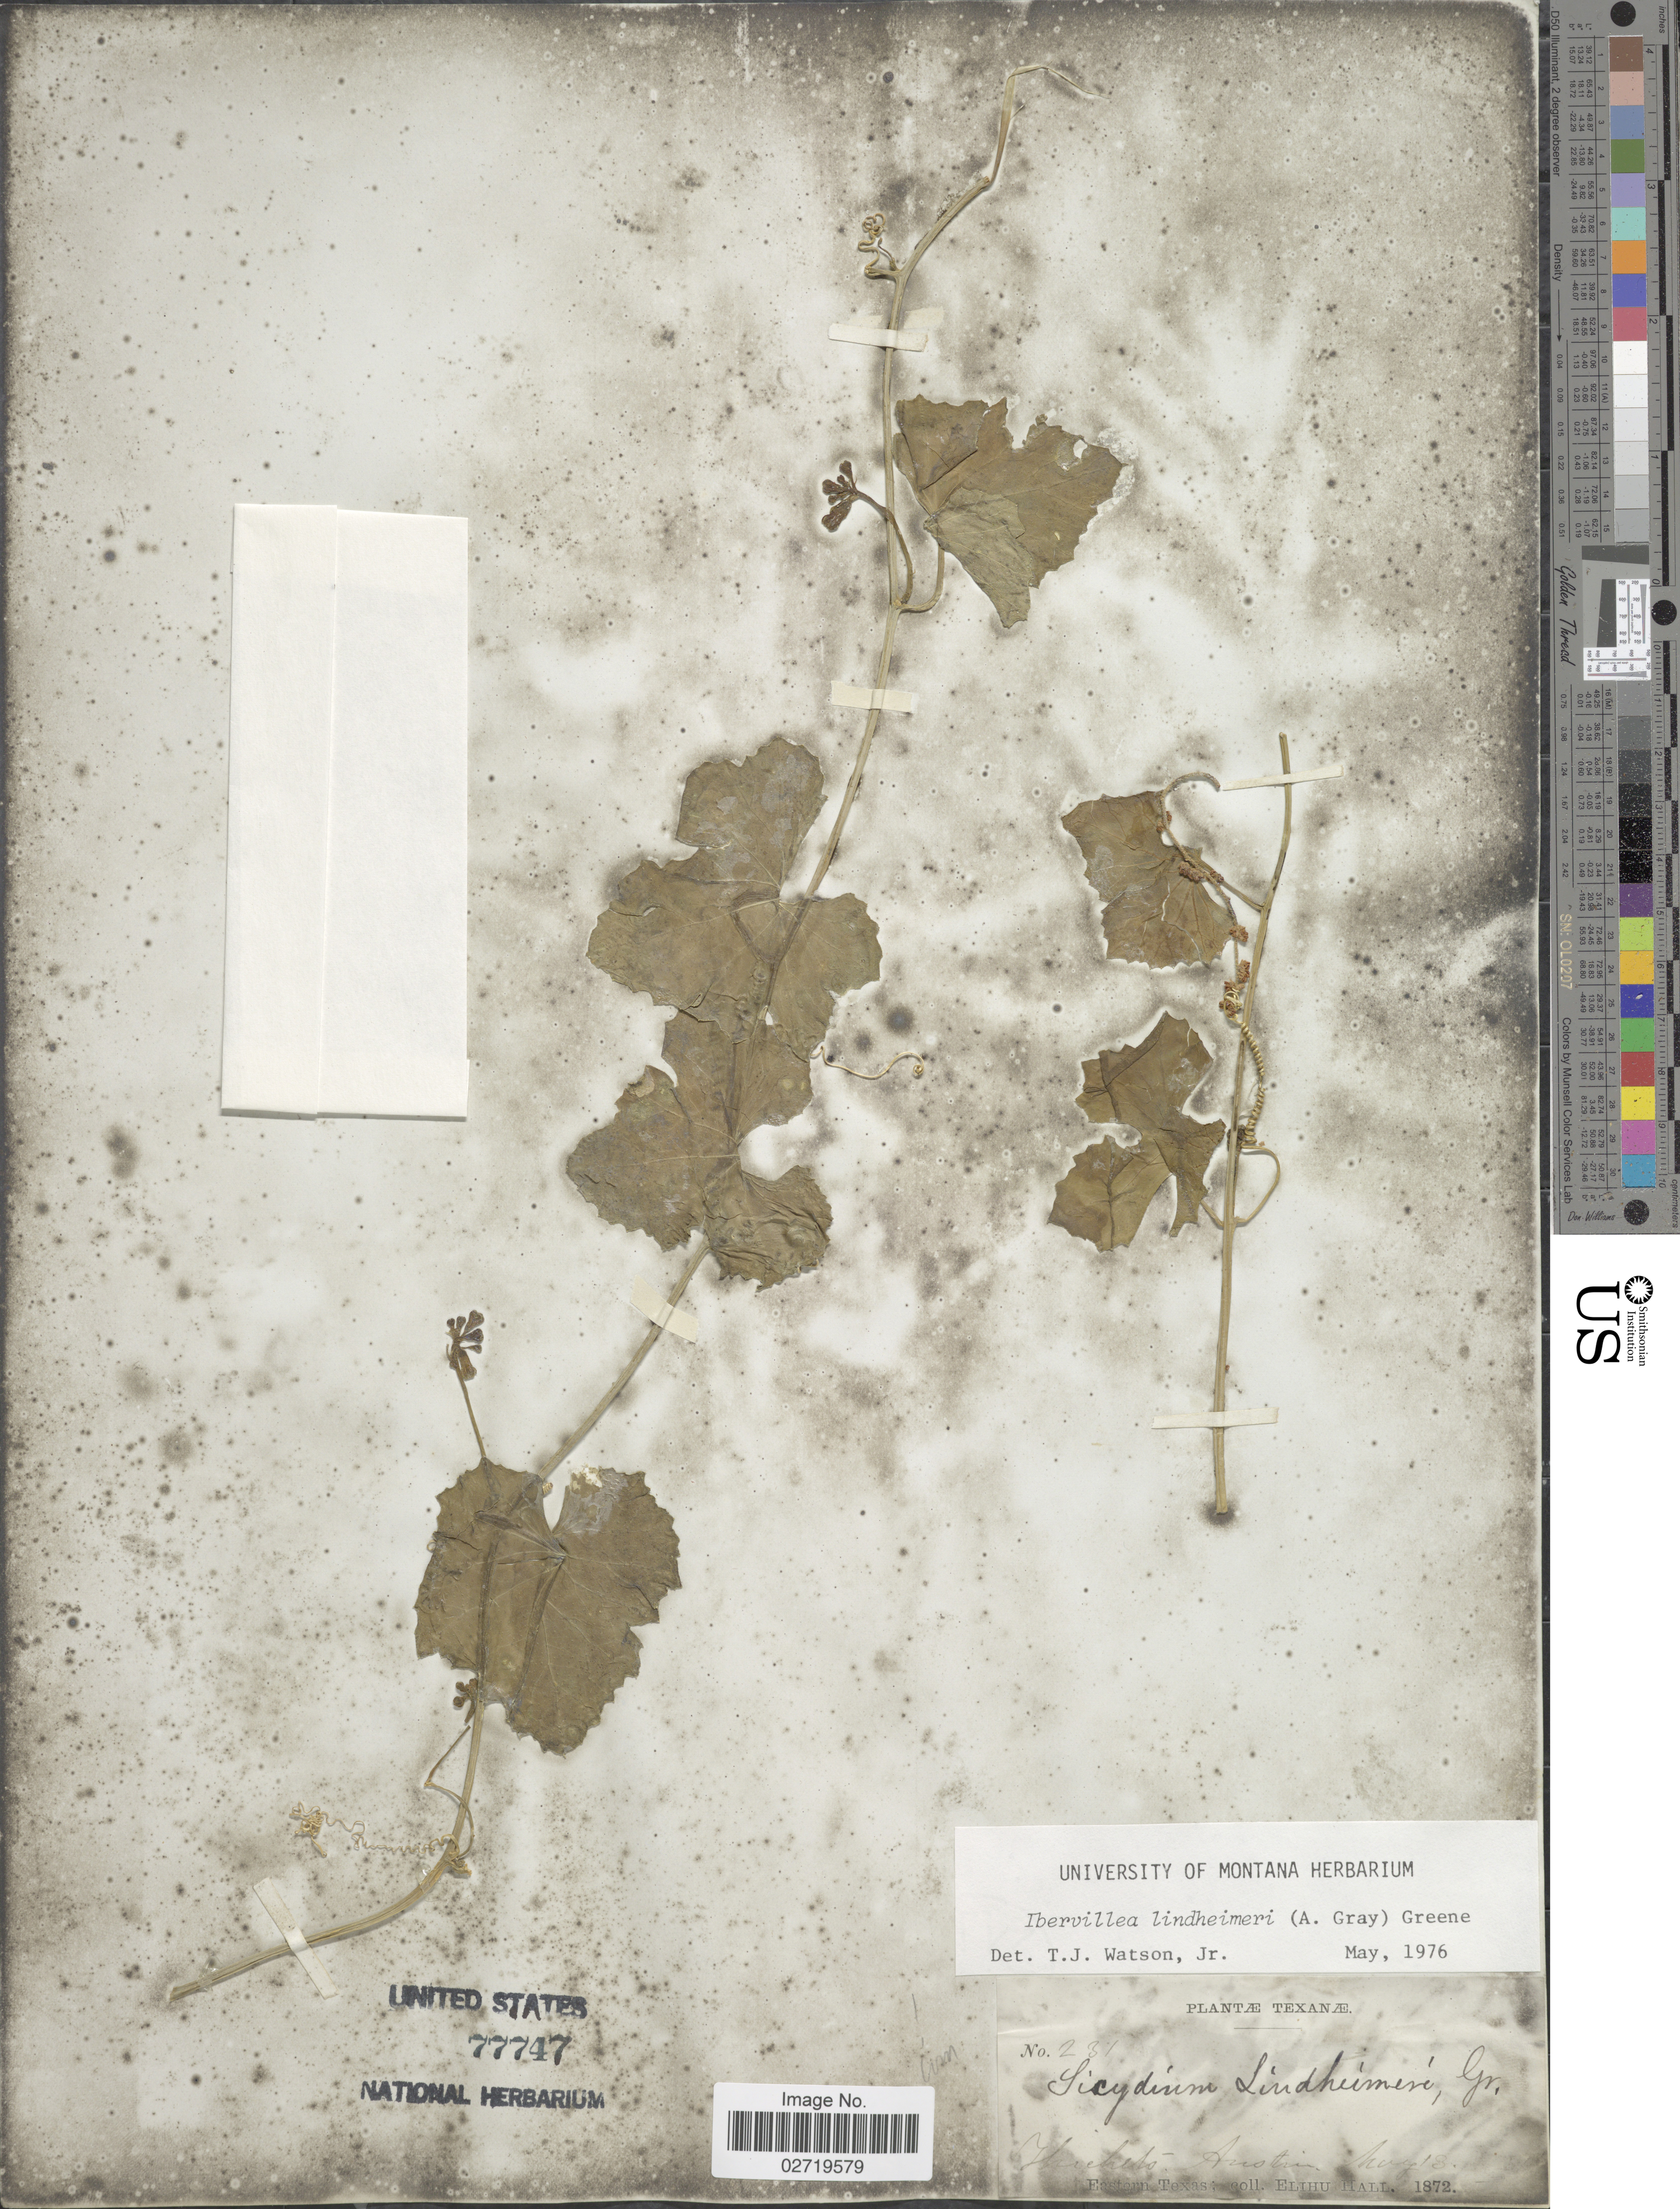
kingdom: Plantae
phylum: Tracheophyta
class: Magnoliopsida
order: Cucurbitales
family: Cucurbitaceae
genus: Ibervillea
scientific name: Ibervillea lindheimeri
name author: (A. Gray) Greene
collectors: E. Hall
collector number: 231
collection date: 1872-05-18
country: United States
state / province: Texas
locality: Thickets - Austin, Eastern Texas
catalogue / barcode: US 77747